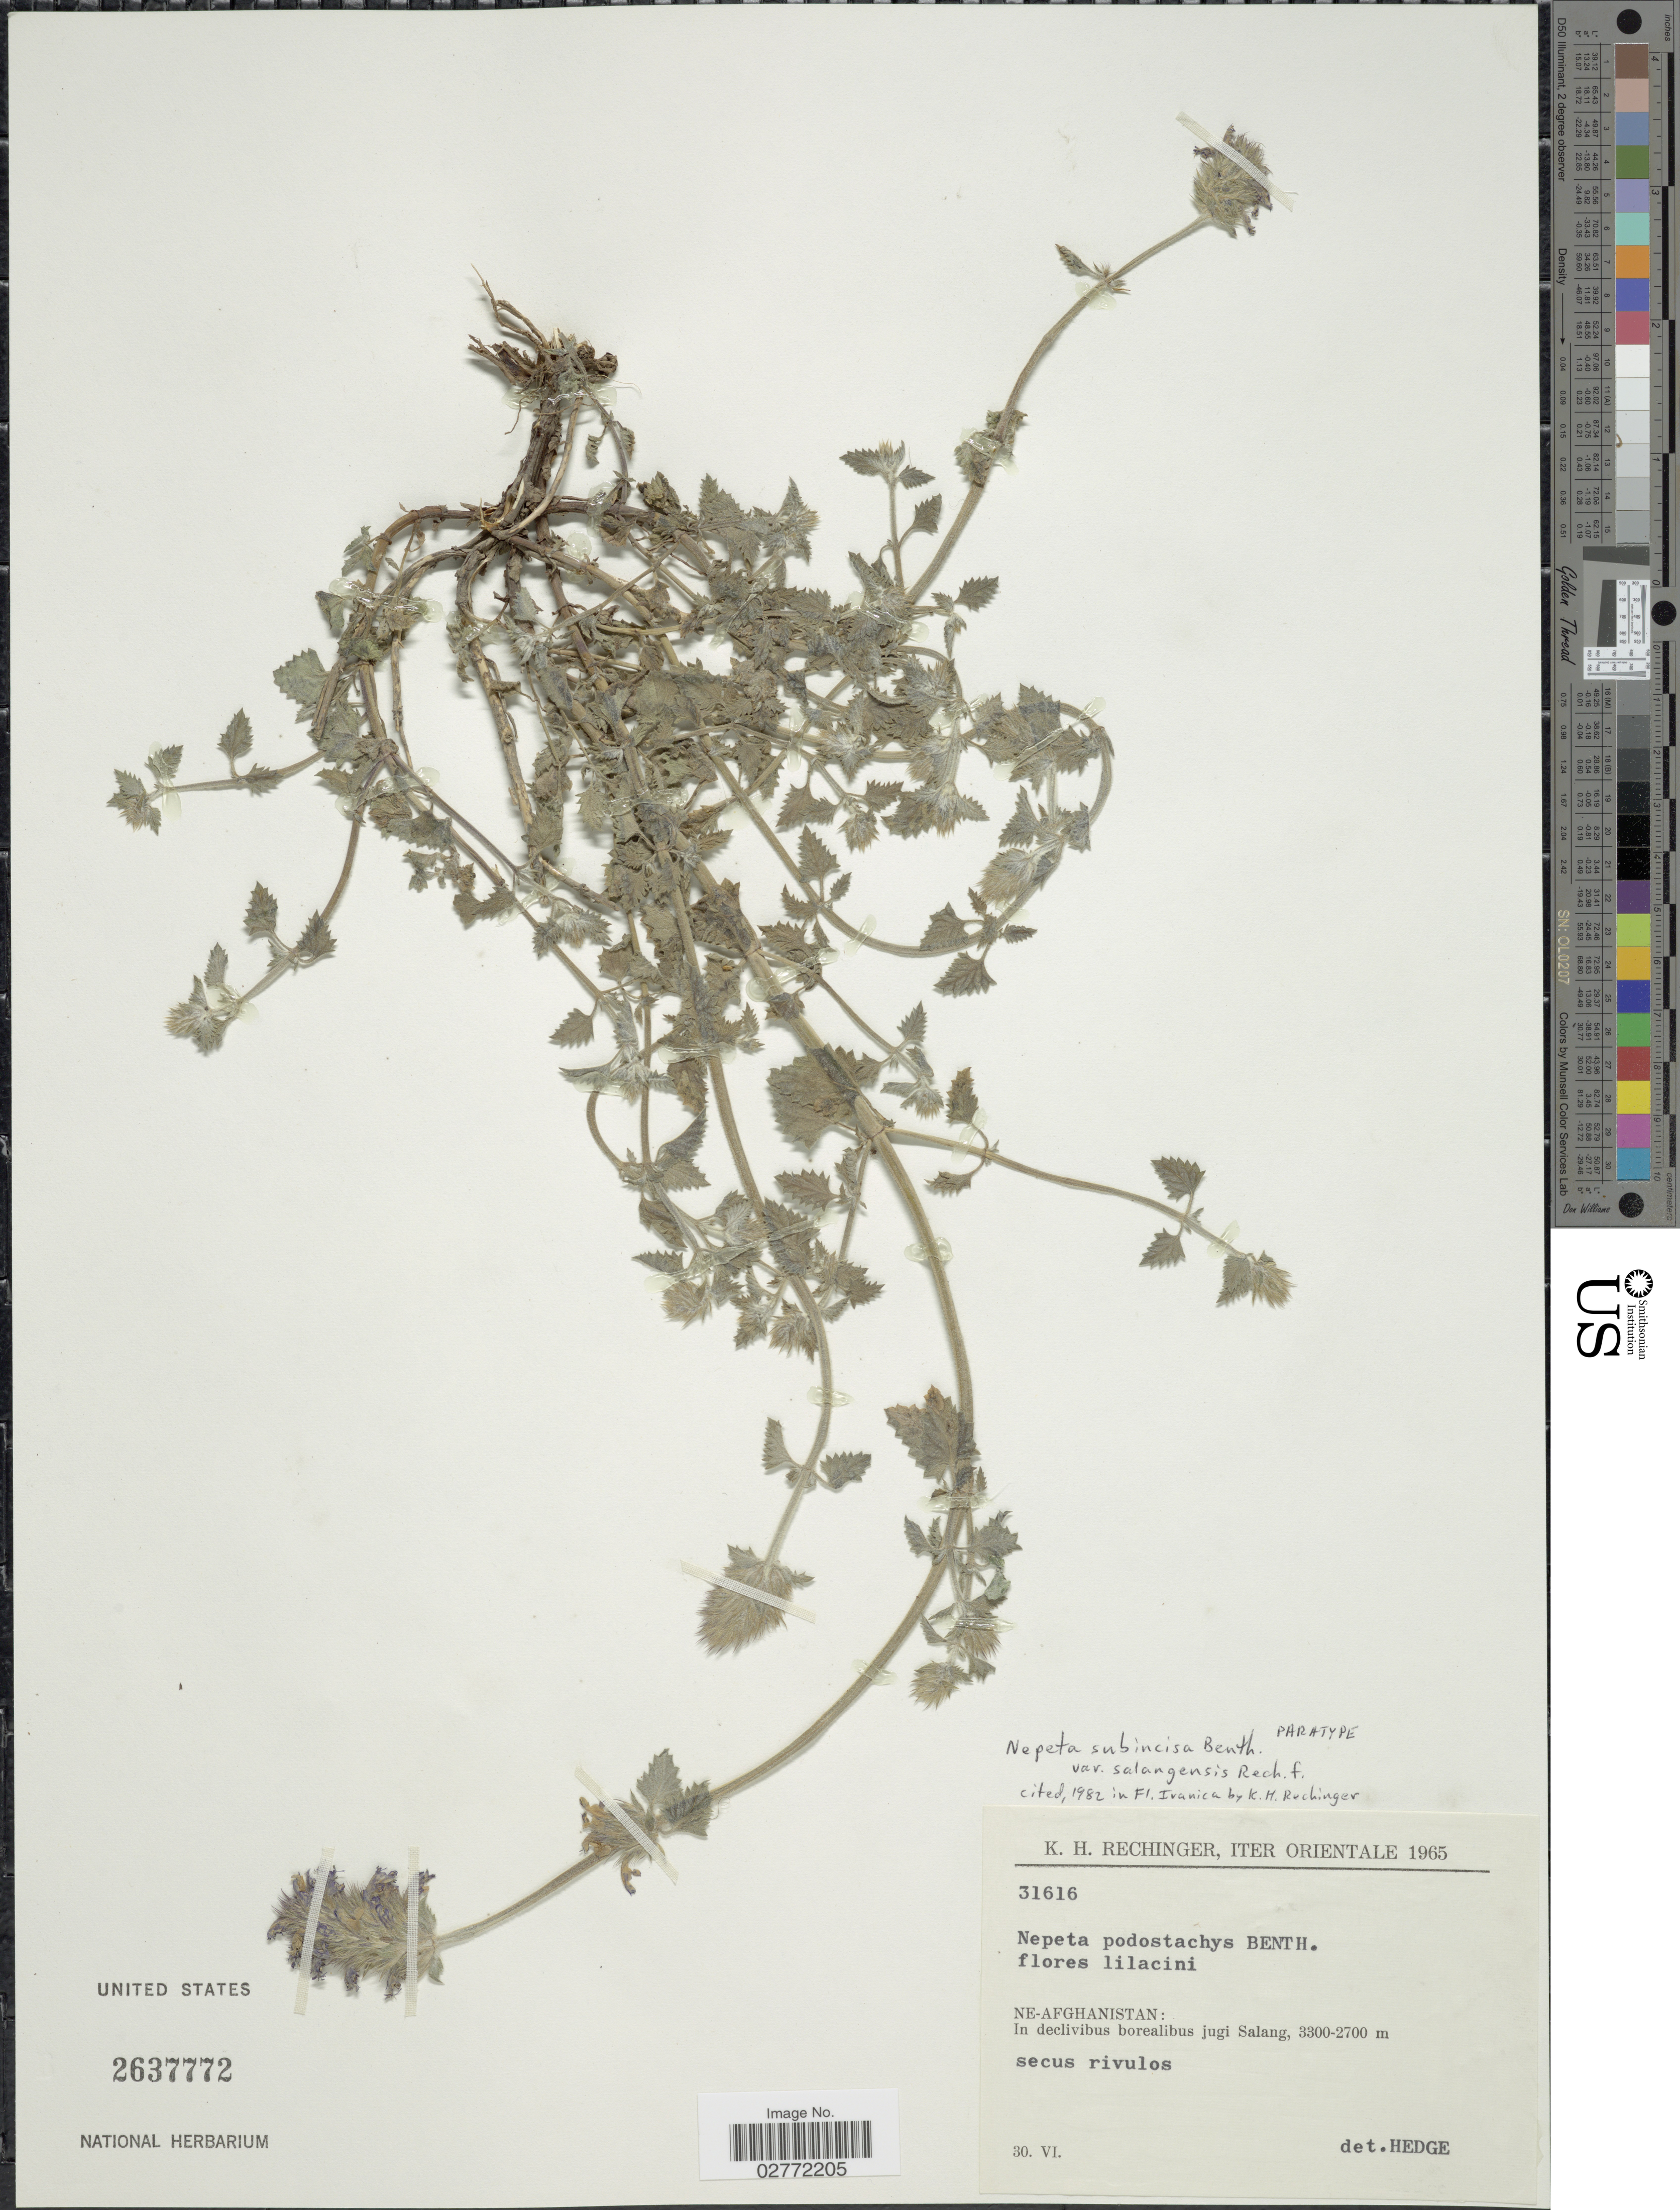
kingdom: Plantae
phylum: Tracheophyta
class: Magnoliopsida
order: Lamiales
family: Lamiaceae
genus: Nepeta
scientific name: Nepeta subincisa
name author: Benth.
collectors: K. H. Rechinger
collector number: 31616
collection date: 1965-06-30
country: Afghanistan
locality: Iter Orientale, NE-Afghanistan, in declivibus borealibus jugi Salang.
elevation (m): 2700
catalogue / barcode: US 2637772